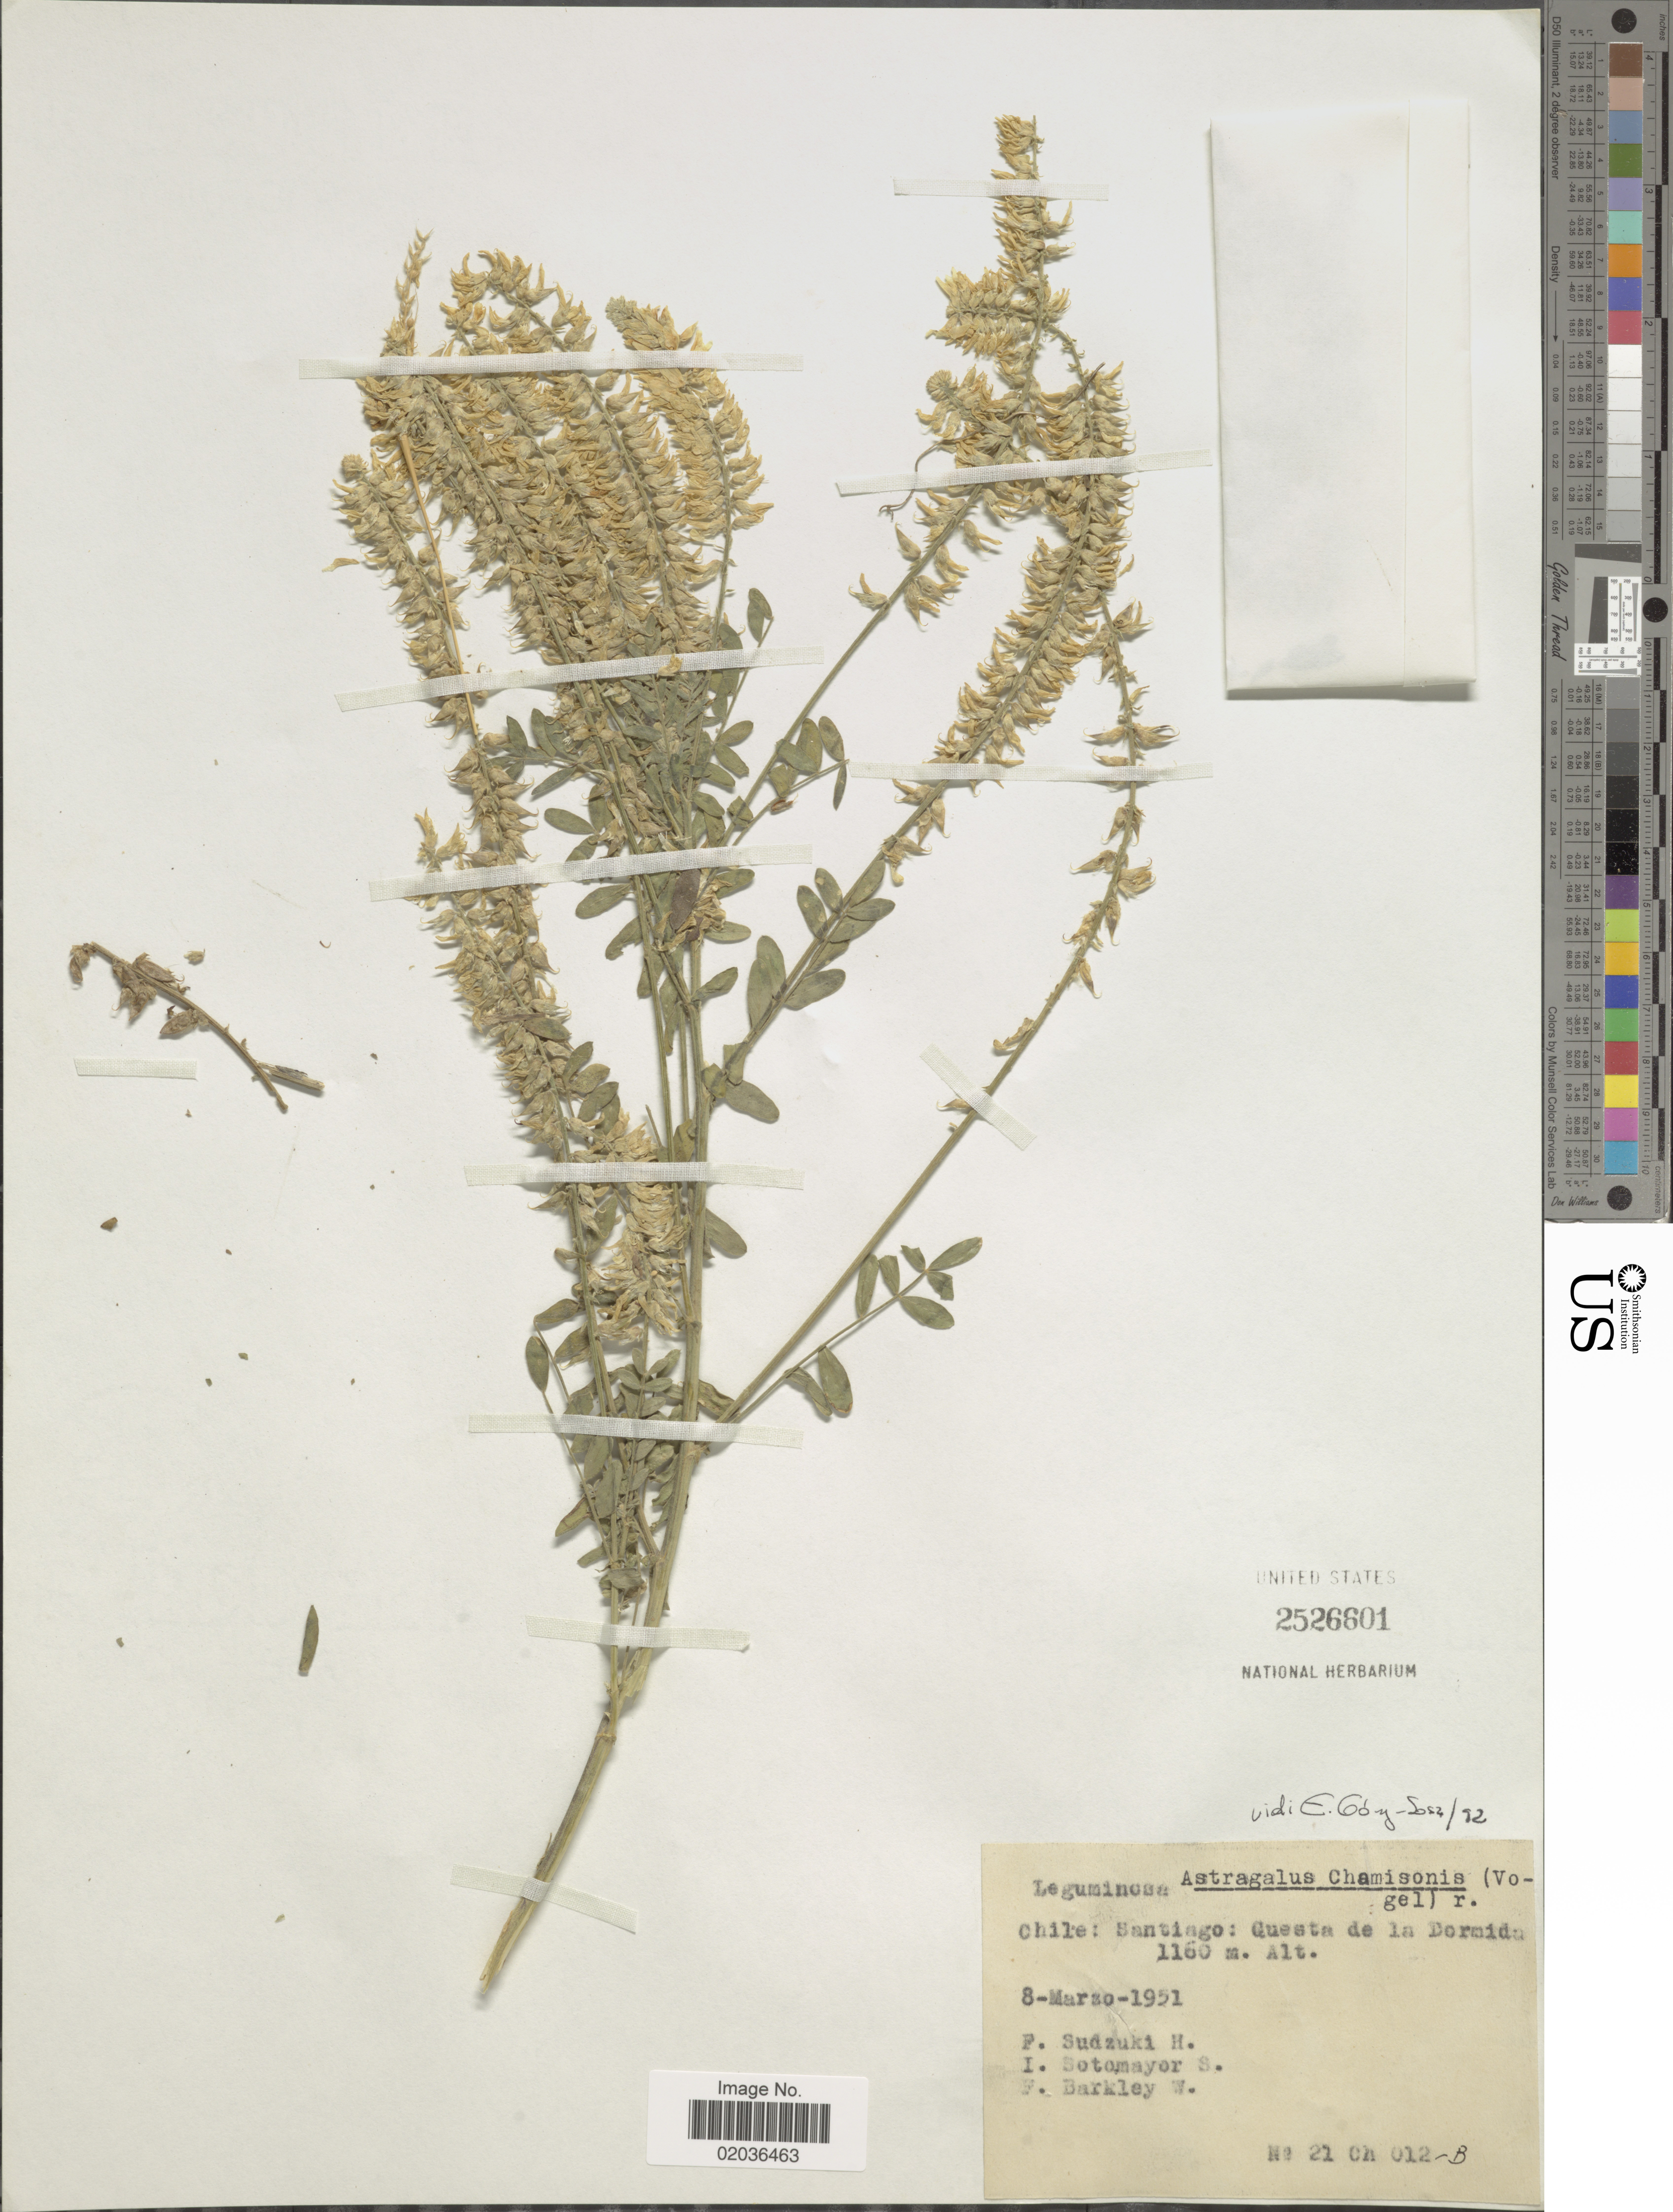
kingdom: Plantae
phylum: Tracheophyta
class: Magnoliopsida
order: Fabales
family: Fabaceae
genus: Astragalus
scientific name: Astragalus chamissonis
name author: (Vogel) Reiche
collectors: H. Sudzuki, S. Sotomayor & W. Barkley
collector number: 21Ch012-B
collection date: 1951-03-08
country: Chile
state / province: Región Metropolitana (RM)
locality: Santiago: Questa de la Dormida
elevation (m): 1160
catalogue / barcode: US 2526601